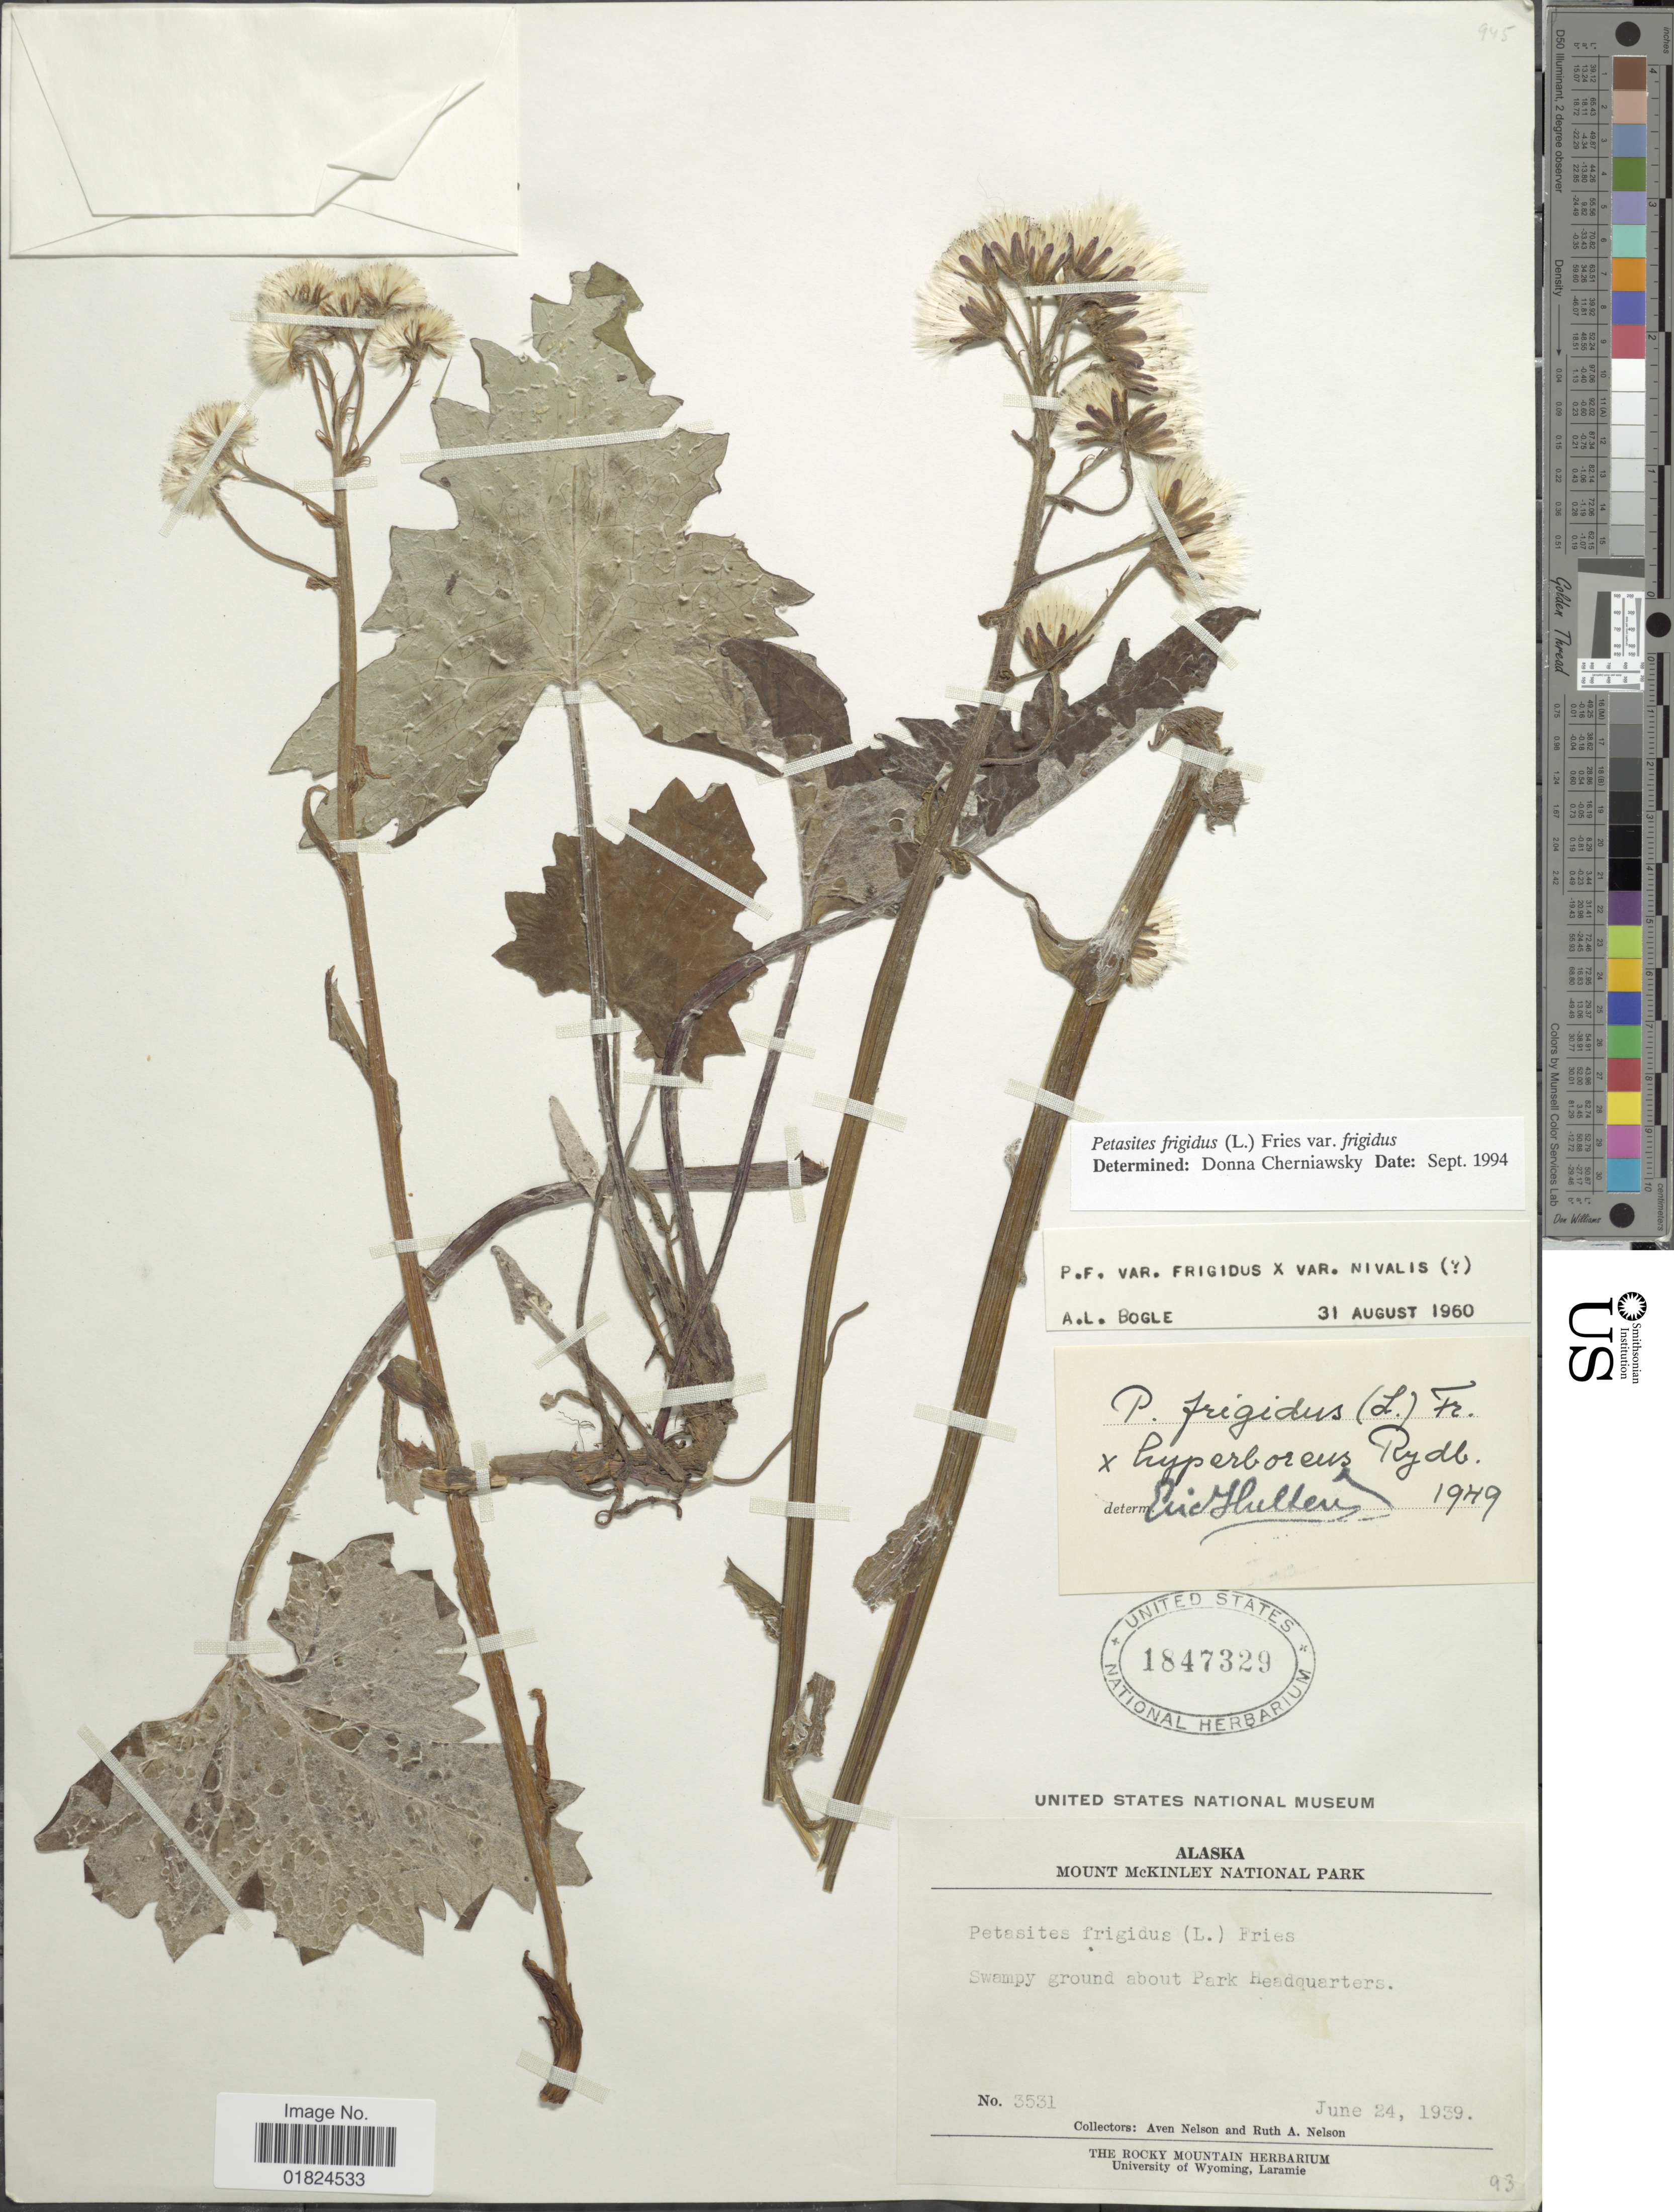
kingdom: Plantae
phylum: Tracheophyta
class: Magnoliopsida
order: Asterales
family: Asteraceae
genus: Petasites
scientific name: Petasites frigidus var. frigidus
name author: (L.) Fr.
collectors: A. Nelson & R. A. Nelson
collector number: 3531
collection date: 1939-06-24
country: United States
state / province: Alaska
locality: Swampy ground about Park Headquarters, Mount McKinley National Park.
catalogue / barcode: US 1847329